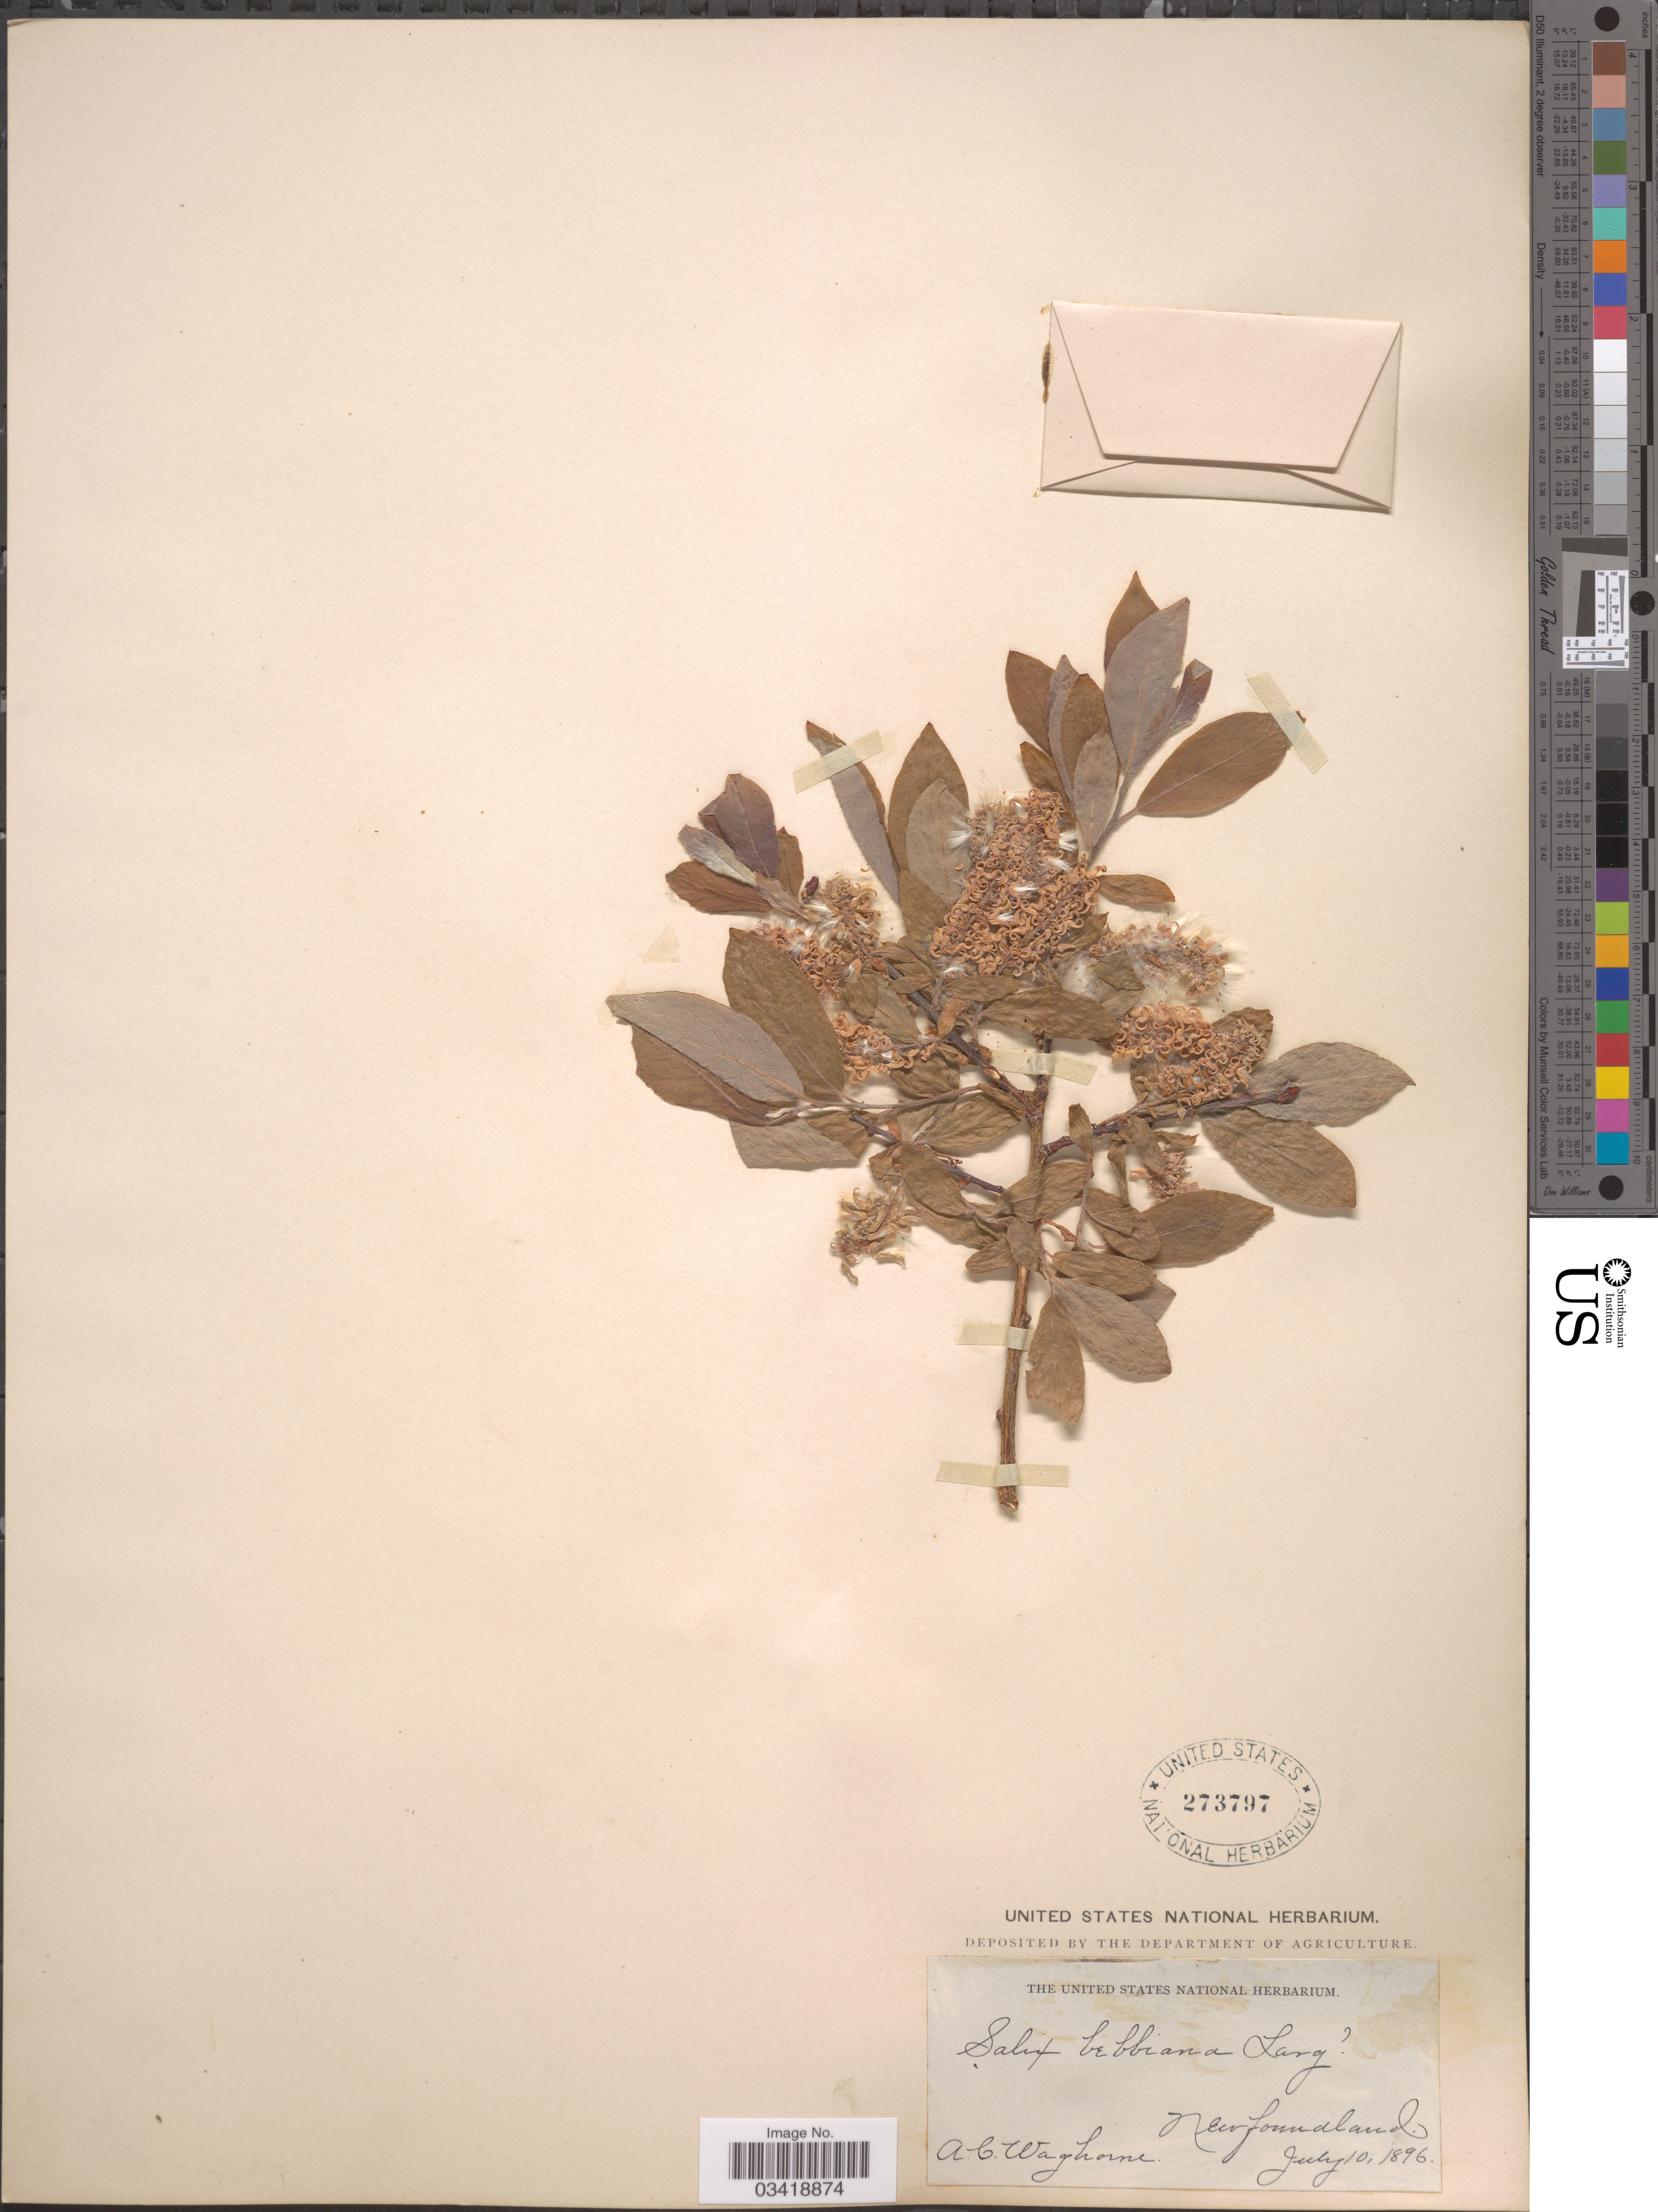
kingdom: Plantae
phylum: Tracheophyta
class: Magnoliopsida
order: Malpighiales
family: Salicaceae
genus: Salix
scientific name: Salix bebbiana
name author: Sarg.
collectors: A. Waghorne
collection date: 1896-07-10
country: Canada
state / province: Newfoundland and Labrador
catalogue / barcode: US 273797